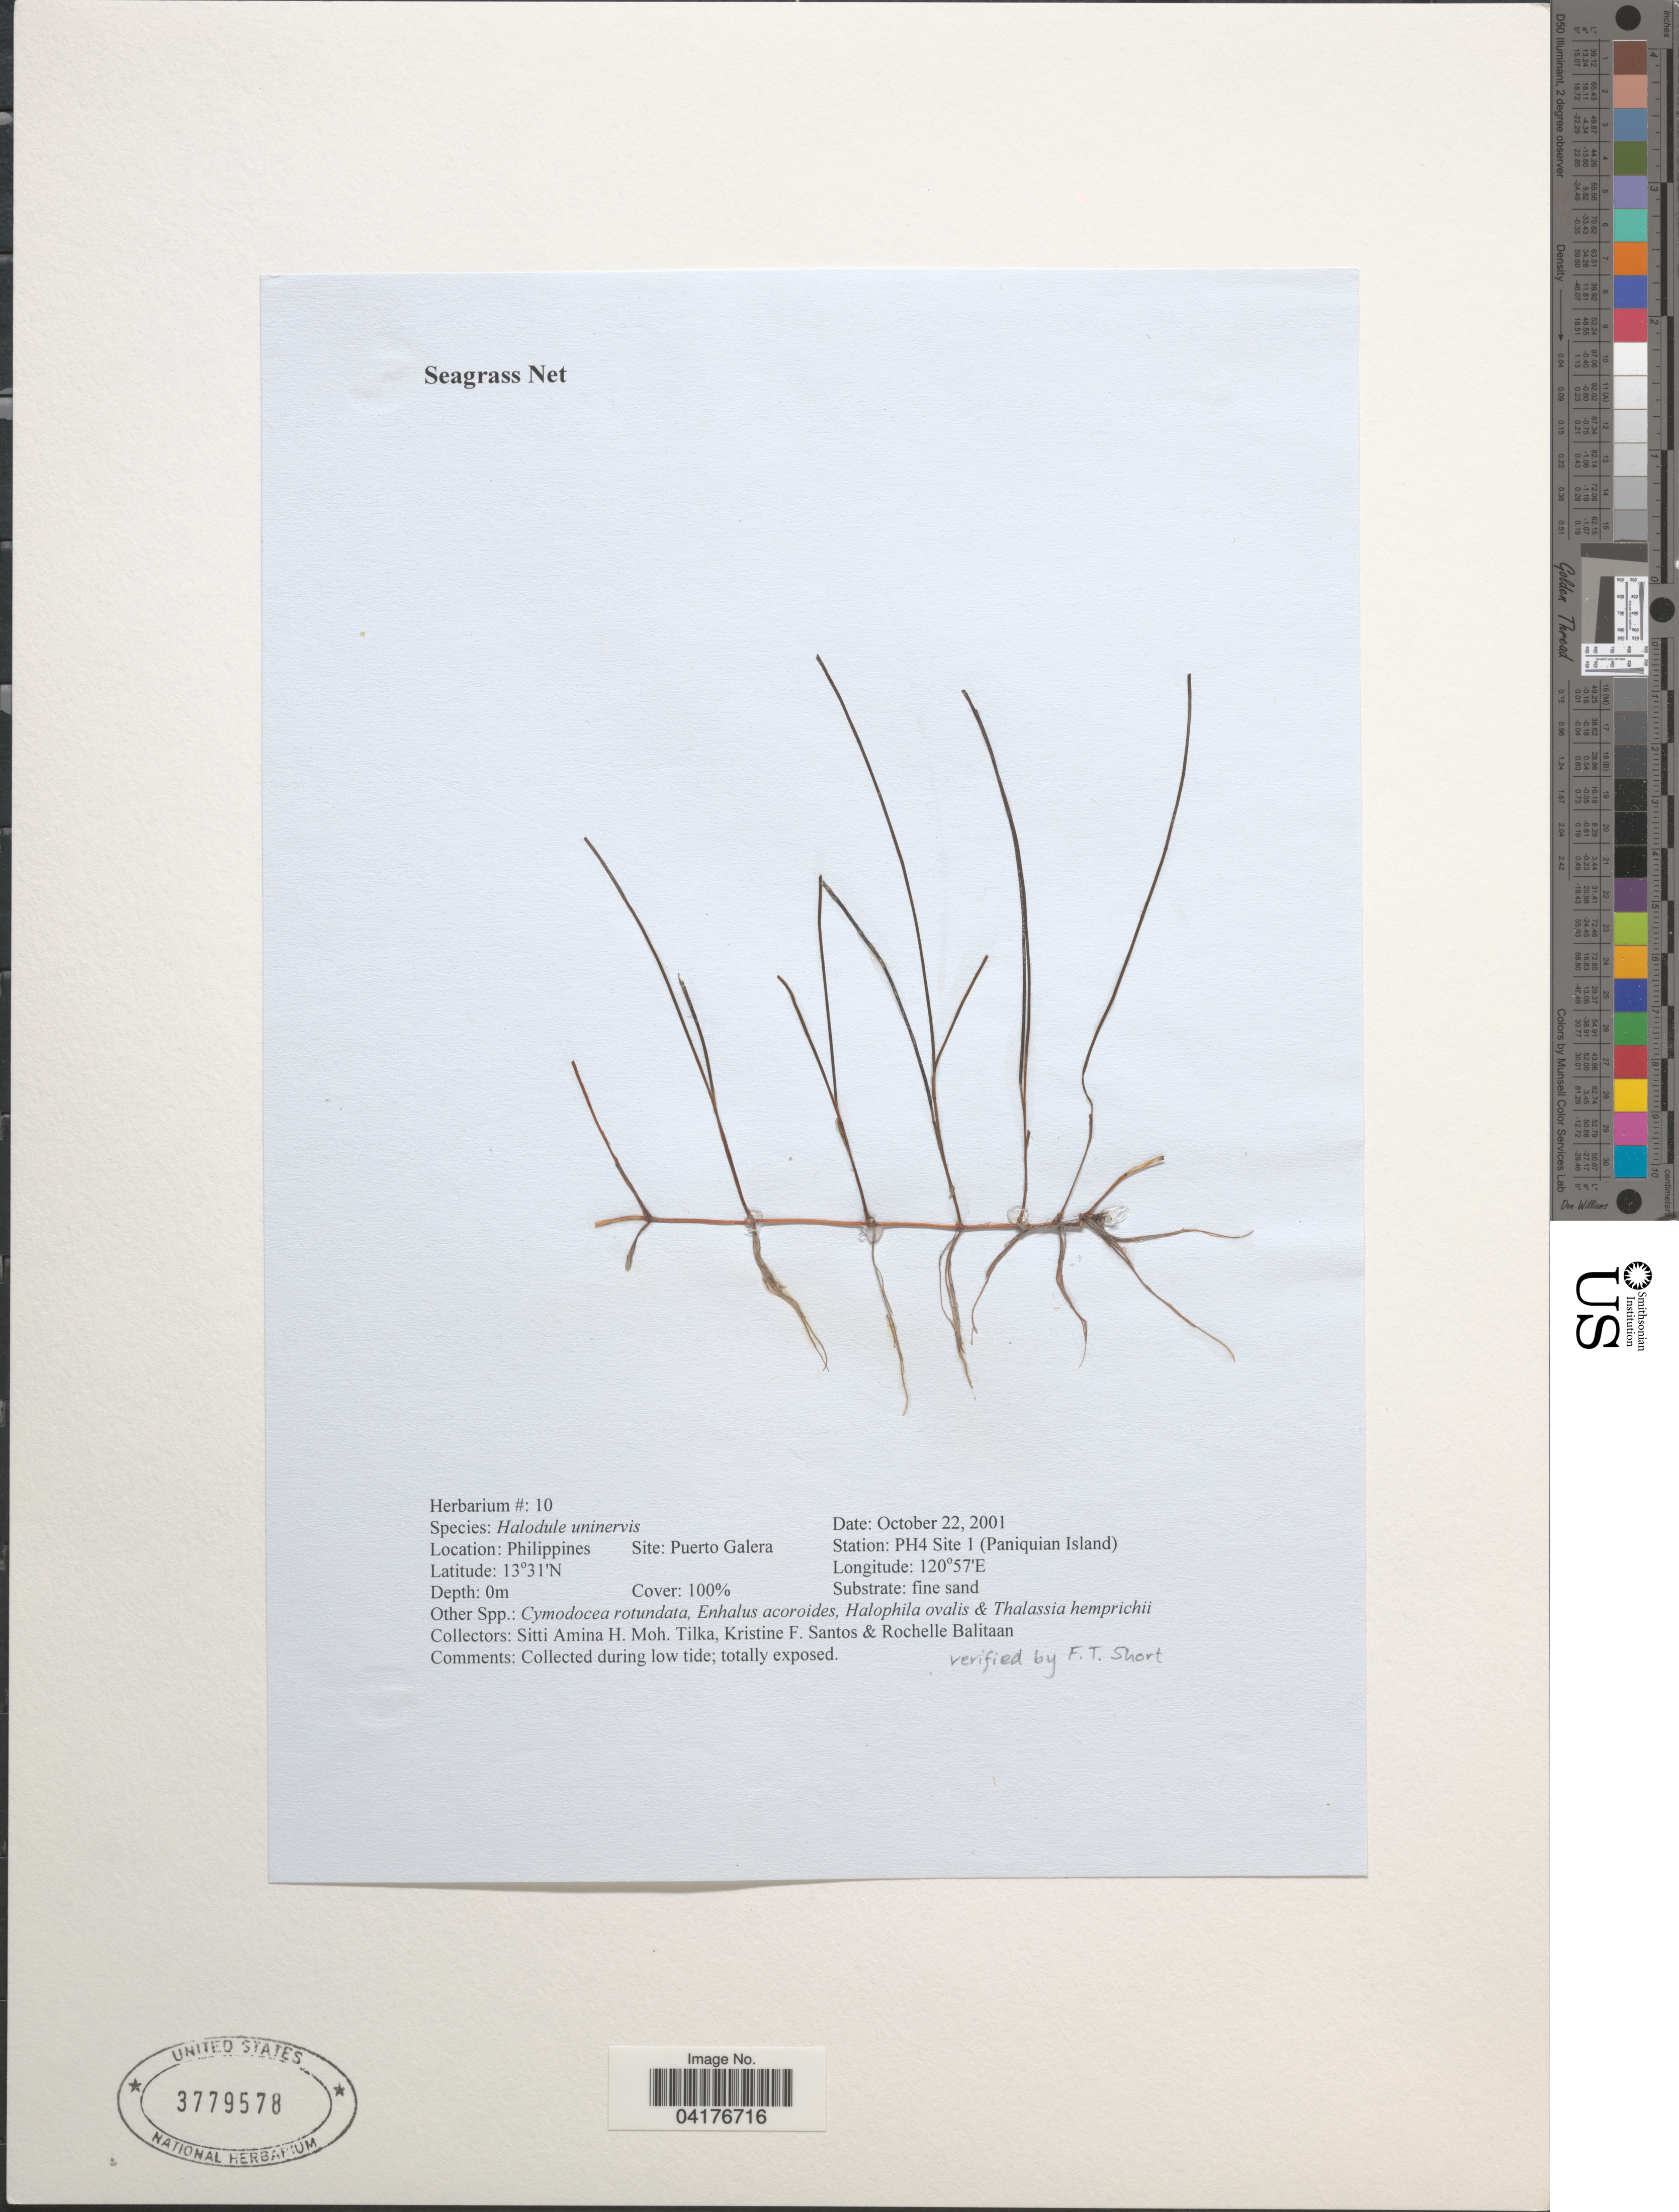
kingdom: Plantae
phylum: Tracheophyta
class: Liliopsida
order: Alismatales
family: Cymodoceaceae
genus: Halodule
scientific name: Halodule uninervis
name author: (Forssk.) Asch.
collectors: S. Tilka, K. Santos & R. Balitaan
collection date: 2001-10-22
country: Philippines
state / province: Mimaropa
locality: Site: Puerto Galera. Station: PH4 Site 1 (Paniquian Island).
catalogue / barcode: US 3779578